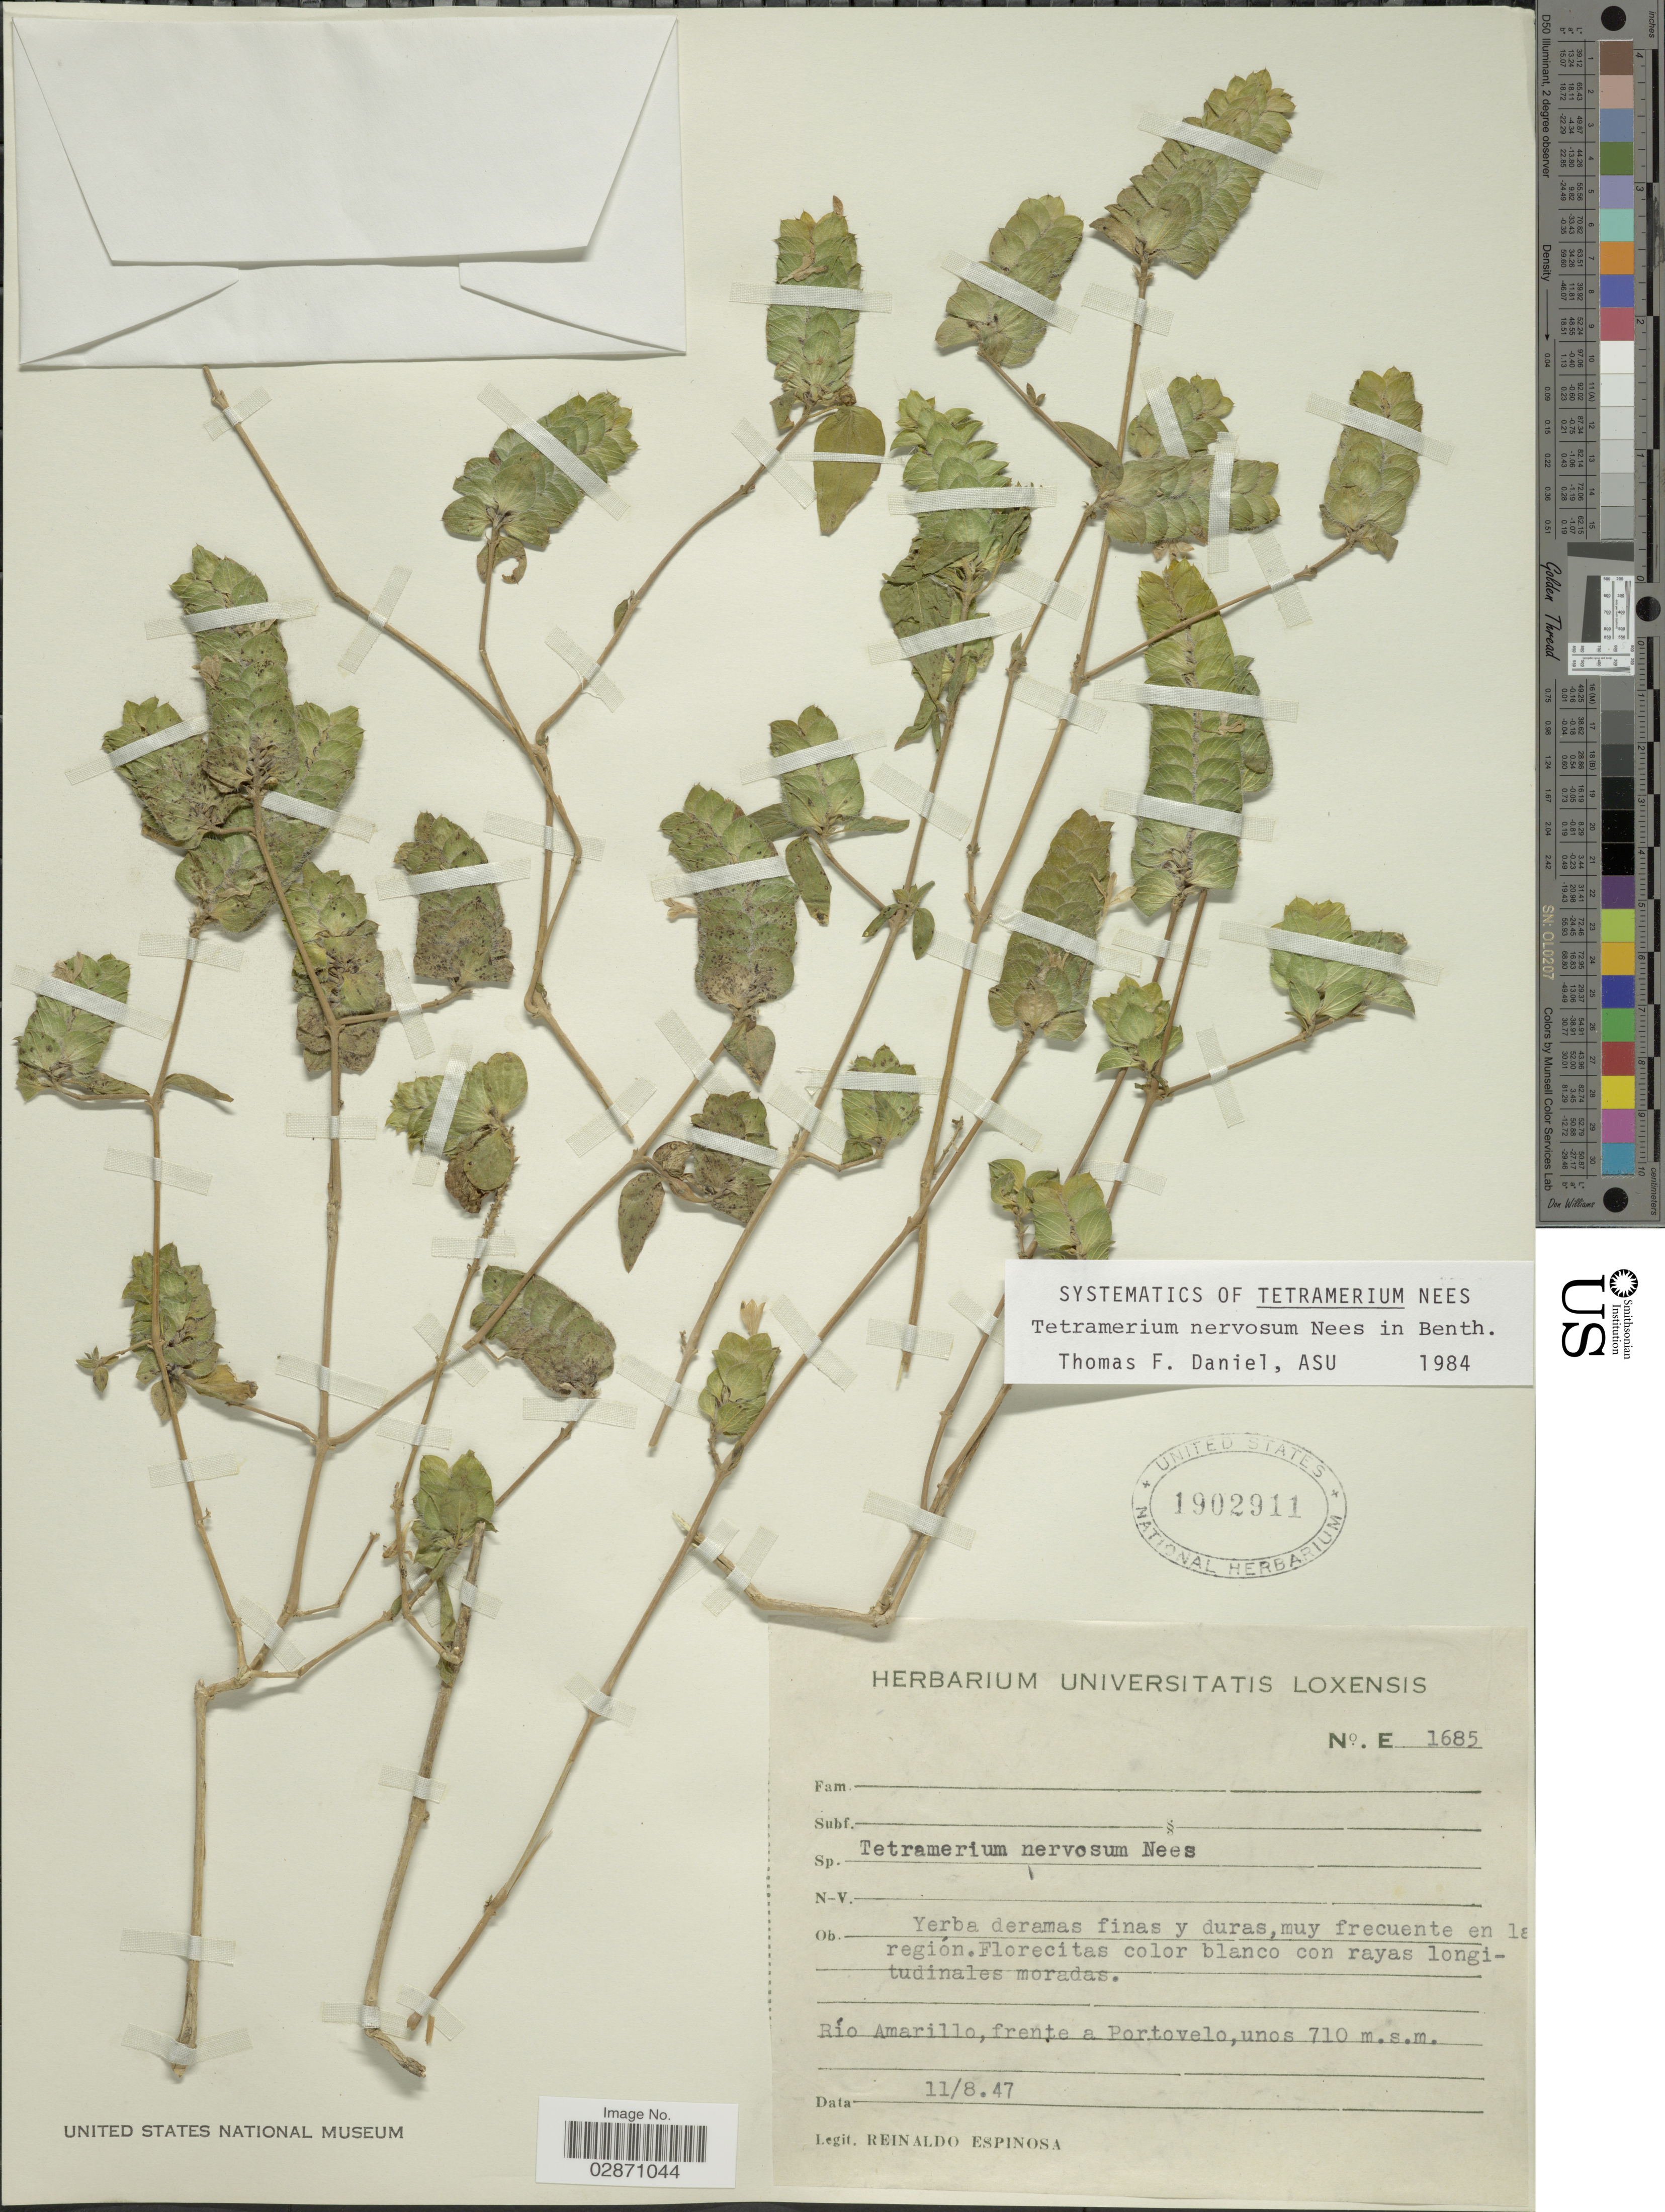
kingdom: Plantae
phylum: Tracheophyta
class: Magnoliopsida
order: Lamiales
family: Acanthaceae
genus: Tetramerium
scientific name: Tetramerium nervosum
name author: Nees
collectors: R. Espinosa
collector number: E1685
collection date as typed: Transcribed d/m/y: 11/8/47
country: Ecuador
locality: Río Amarillo, frente a Portovelo.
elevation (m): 710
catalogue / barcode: US 1902911